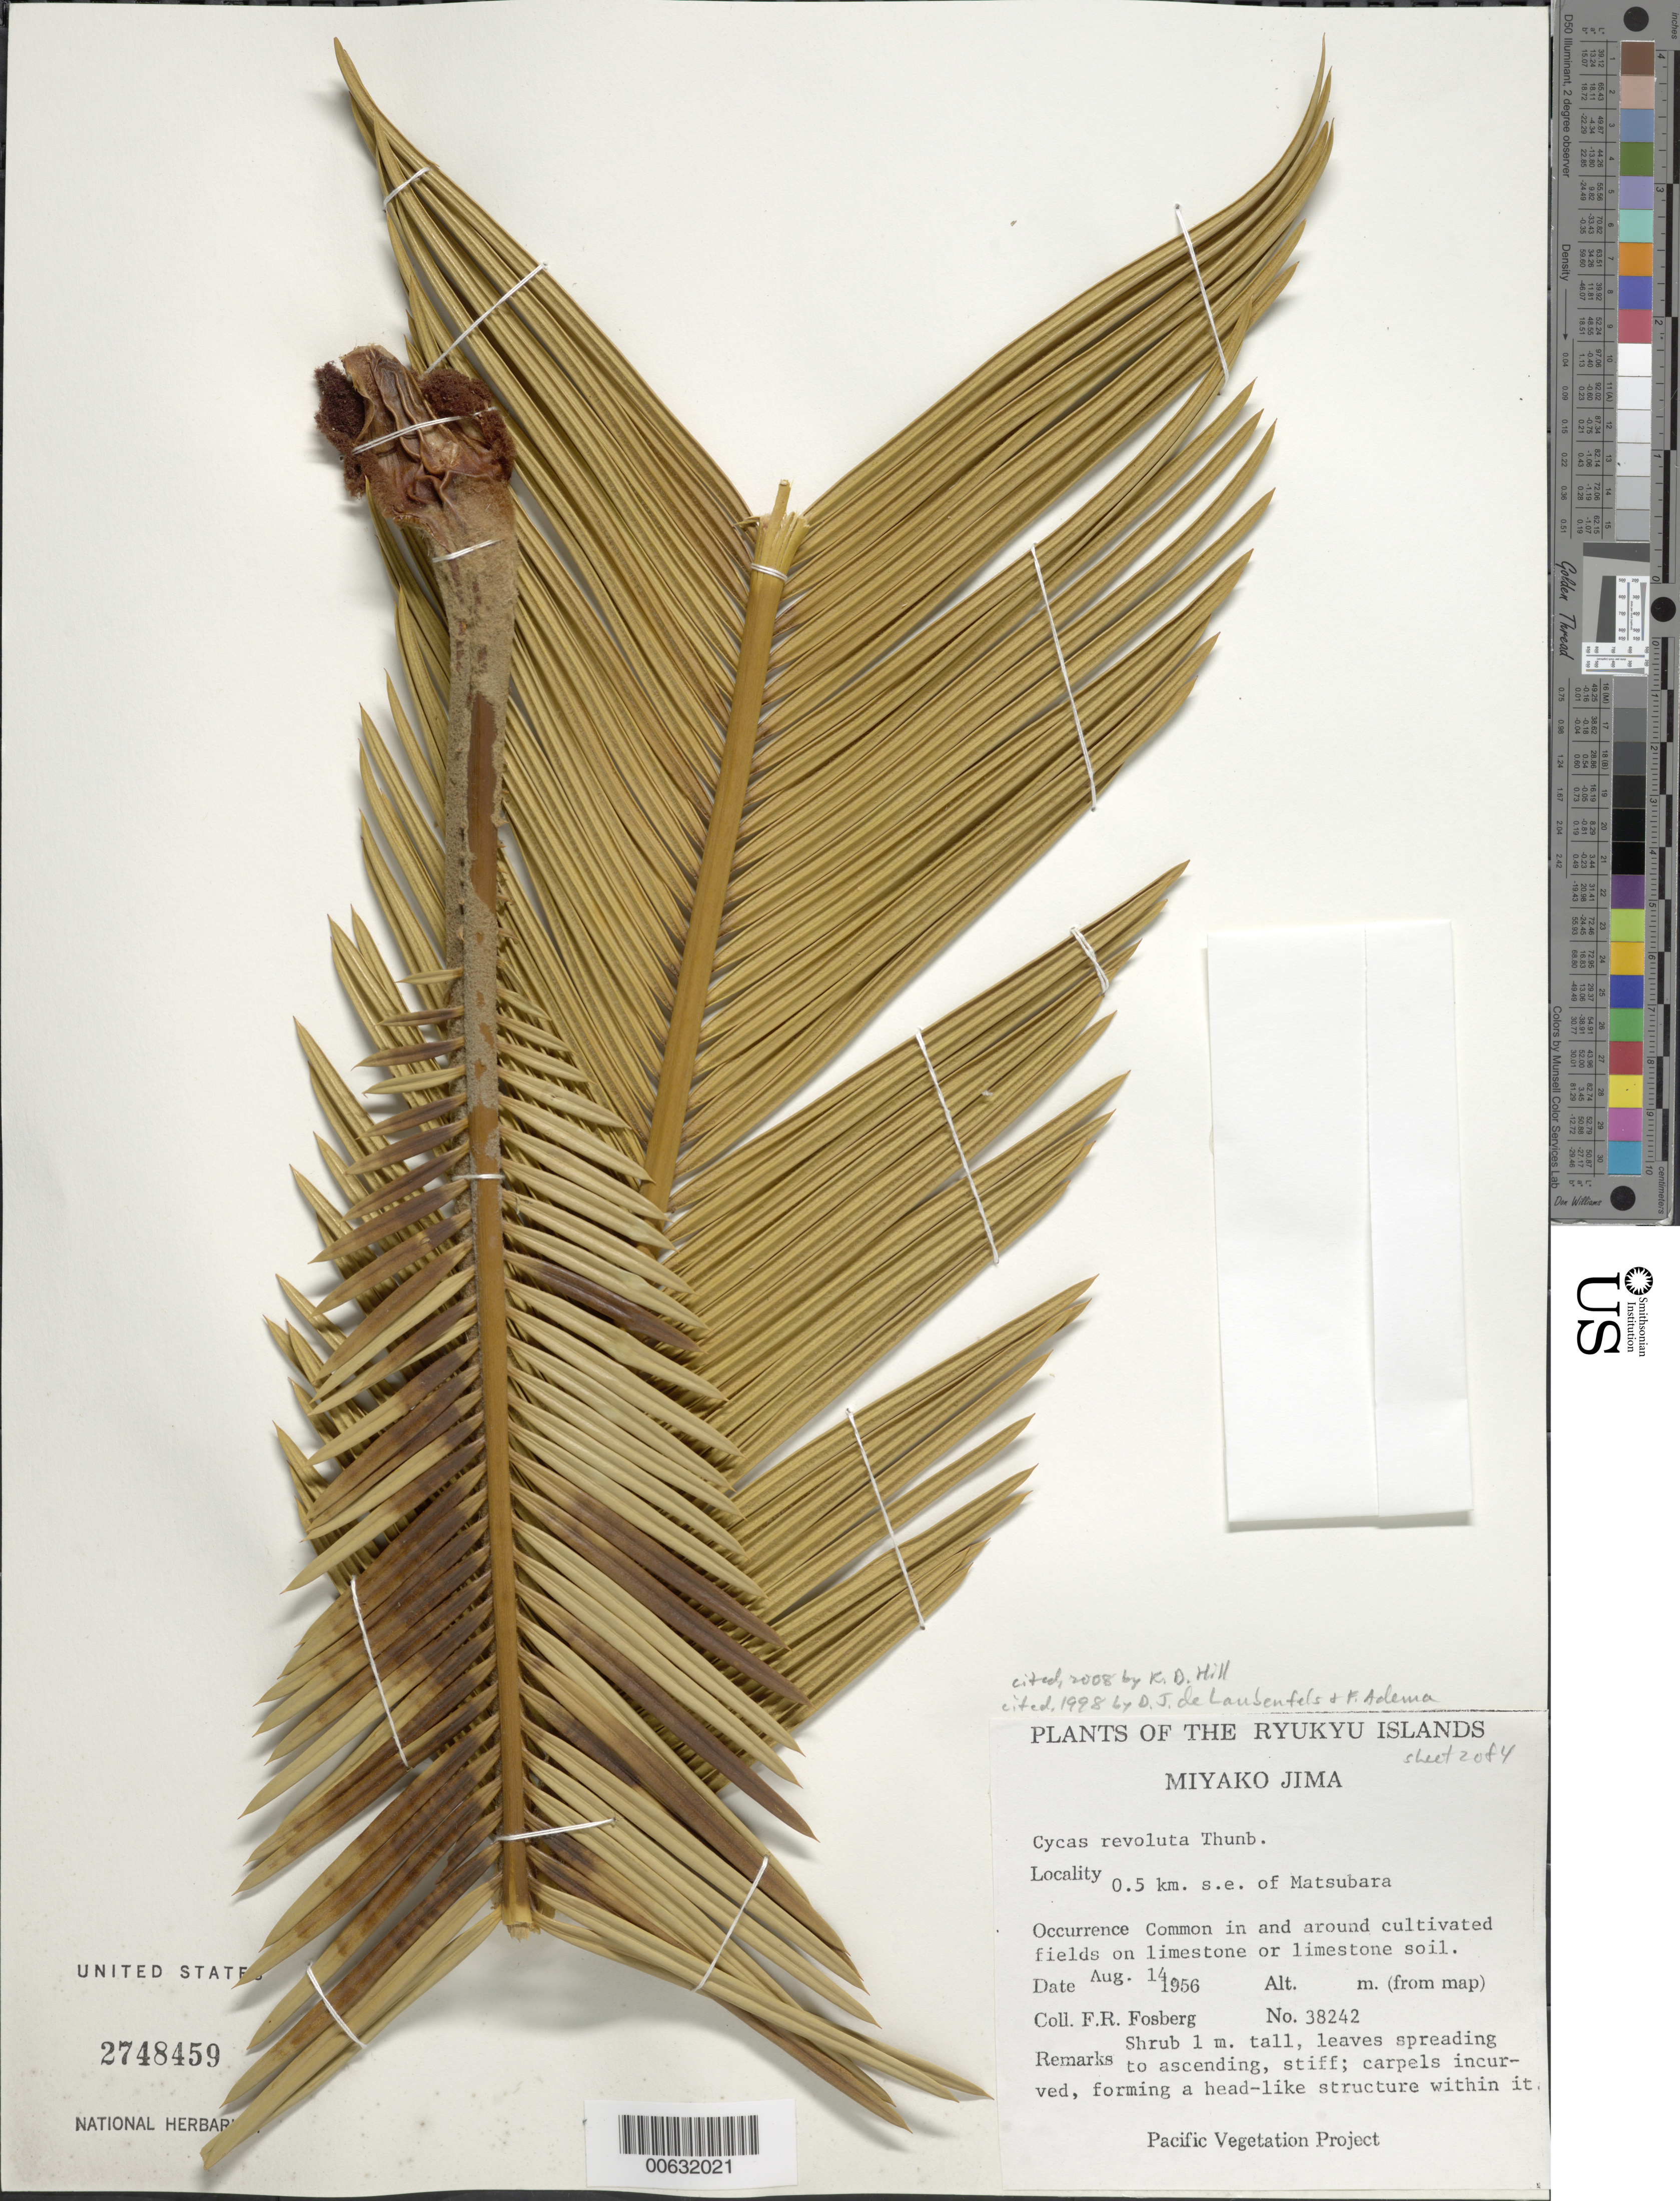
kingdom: Plantae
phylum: Tracheophyta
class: Cycadopsida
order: Cycadales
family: Cycadaceae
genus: Cycas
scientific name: Cycas revoluta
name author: Thunb.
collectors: F. Fosburg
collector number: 38242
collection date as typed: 14 Aug 1956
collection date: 1956-08-14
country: Japan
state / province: Okinawa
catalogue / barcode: US 2748459